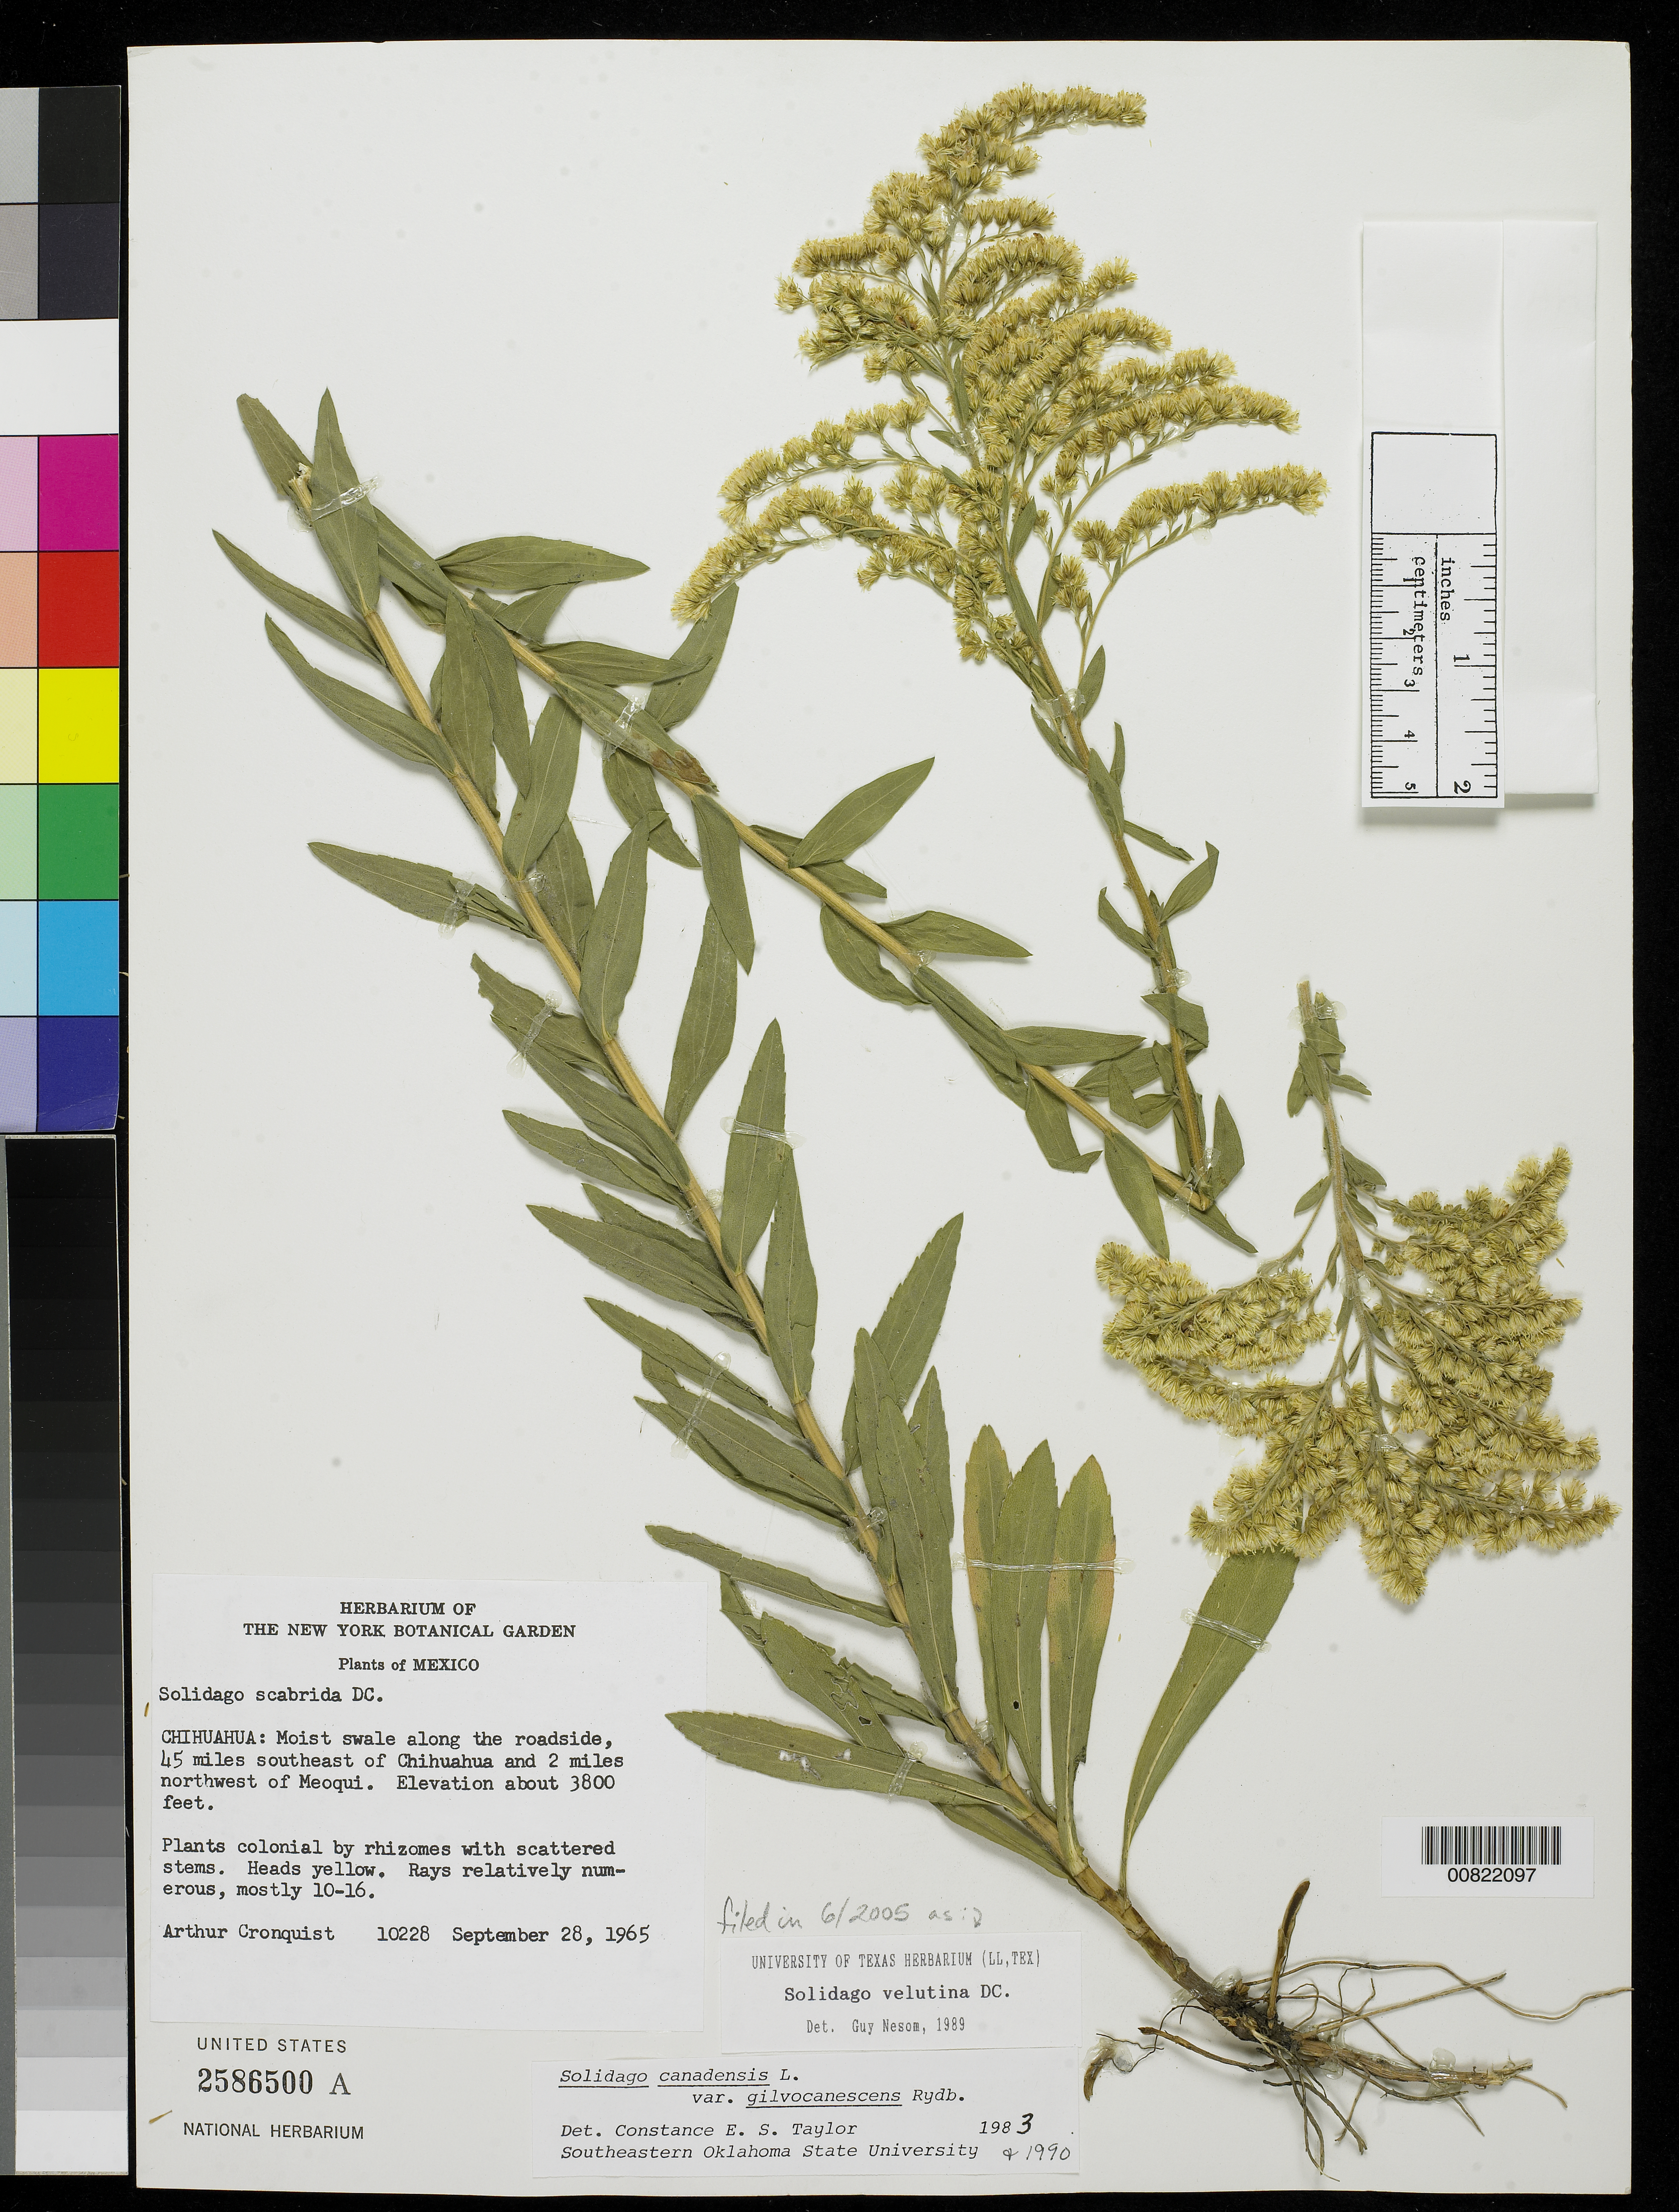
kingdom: Plantae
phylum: Tracheophyta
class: Magnoliopsida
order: Asterales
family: Asteraceae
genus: Solidago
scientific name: Solidago velutina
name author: DC.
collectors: A. J. Cronquist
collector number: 10228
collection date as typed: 28 Sep 1965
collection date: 1965-09-28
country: Mexico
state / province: Chihuahua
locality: Along the roadside 45 miles sooutheast of Chihuahua and 2 miles northwest of Meoqui.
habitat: Moist swale.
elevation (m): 1158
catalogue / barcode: US 2586500A